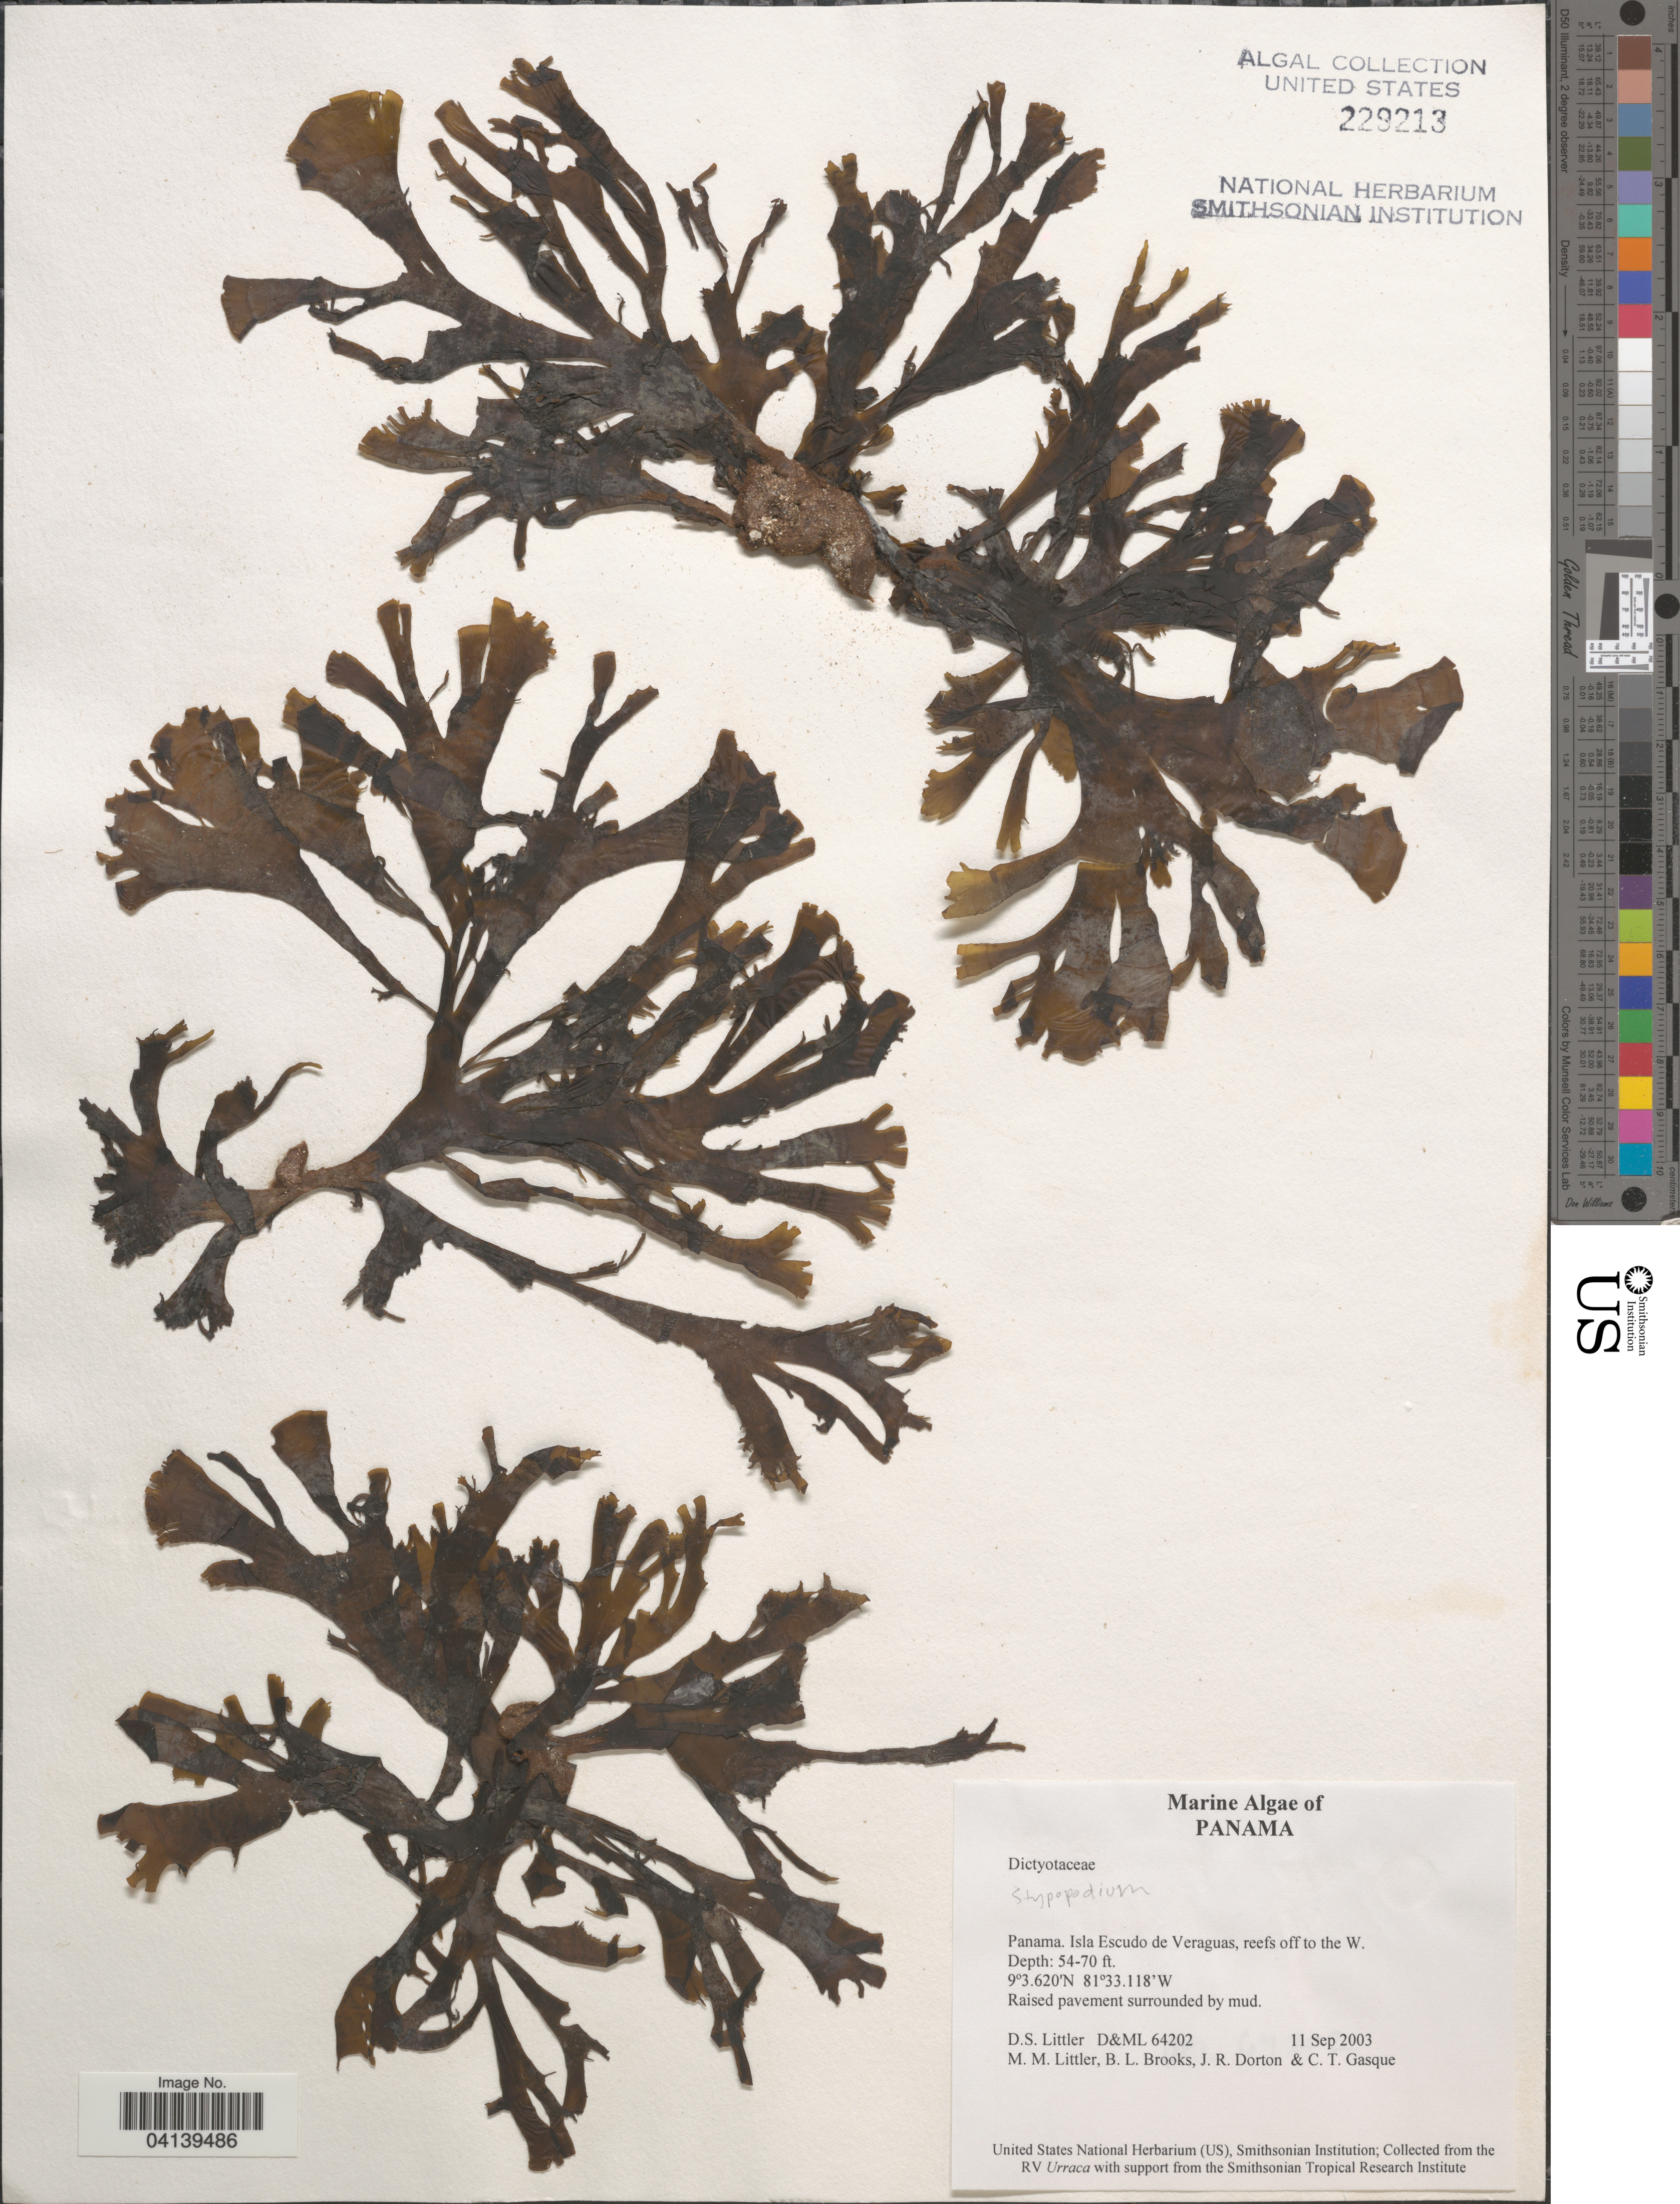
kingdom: Chromista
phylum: Ochrophyta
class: Phaeophyceae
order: Dictyotales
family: Dictyotaceae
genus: Stypopodium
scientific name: Stypopodium sp.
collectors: D. S. Littler, B. Brooks, J. Dorton & C. Gasque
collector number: D&ML64202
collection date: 2003-09-11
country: Panama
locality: Isla Escudo de Veraguas, reefs off to the W.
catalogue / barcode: US 229213